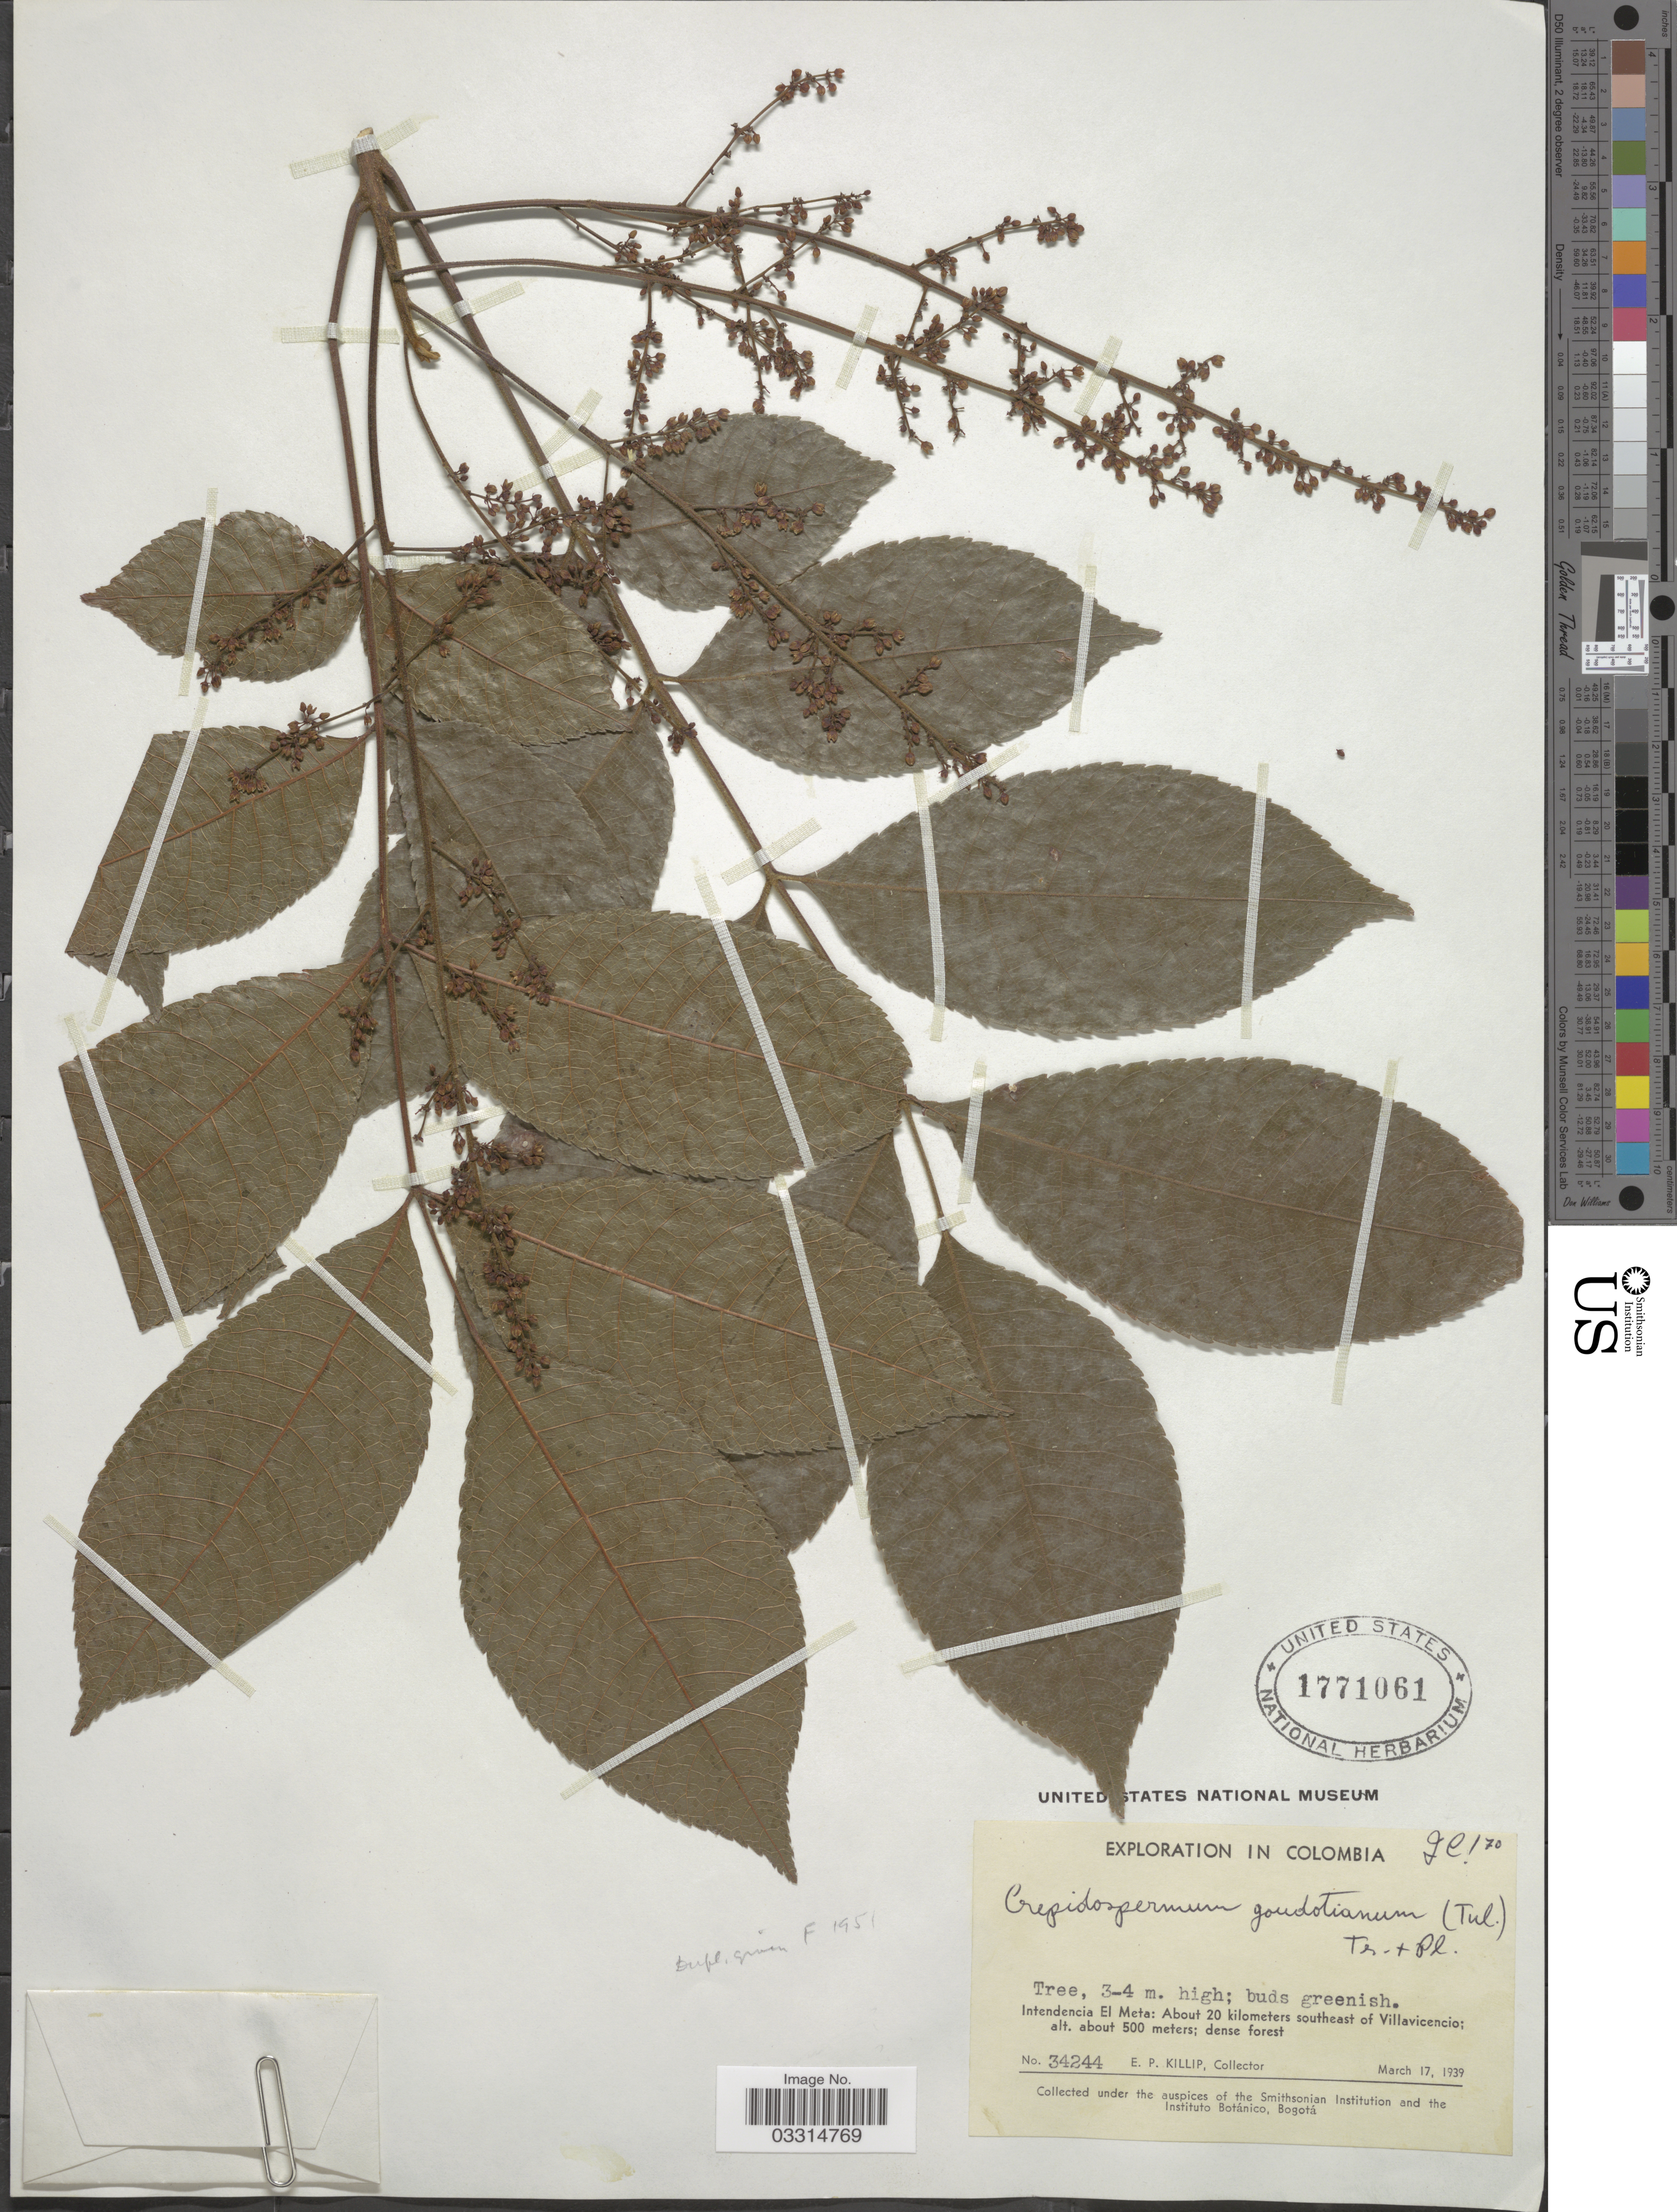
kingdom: Plantae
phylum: Tracheophyta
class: Magnoliopsida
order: Sapindales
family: Burseraceae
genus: Protium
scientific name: Protium goudotianum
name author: (Tul.) Byng & Christenh.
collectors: E. P. Killip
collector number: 34244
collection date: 1939-03-17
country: Colombia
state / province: Meta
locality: Intendencia del Meta: About 20 kilometers southeast of Villavicencio.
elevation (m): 500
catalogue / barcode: US 1771061